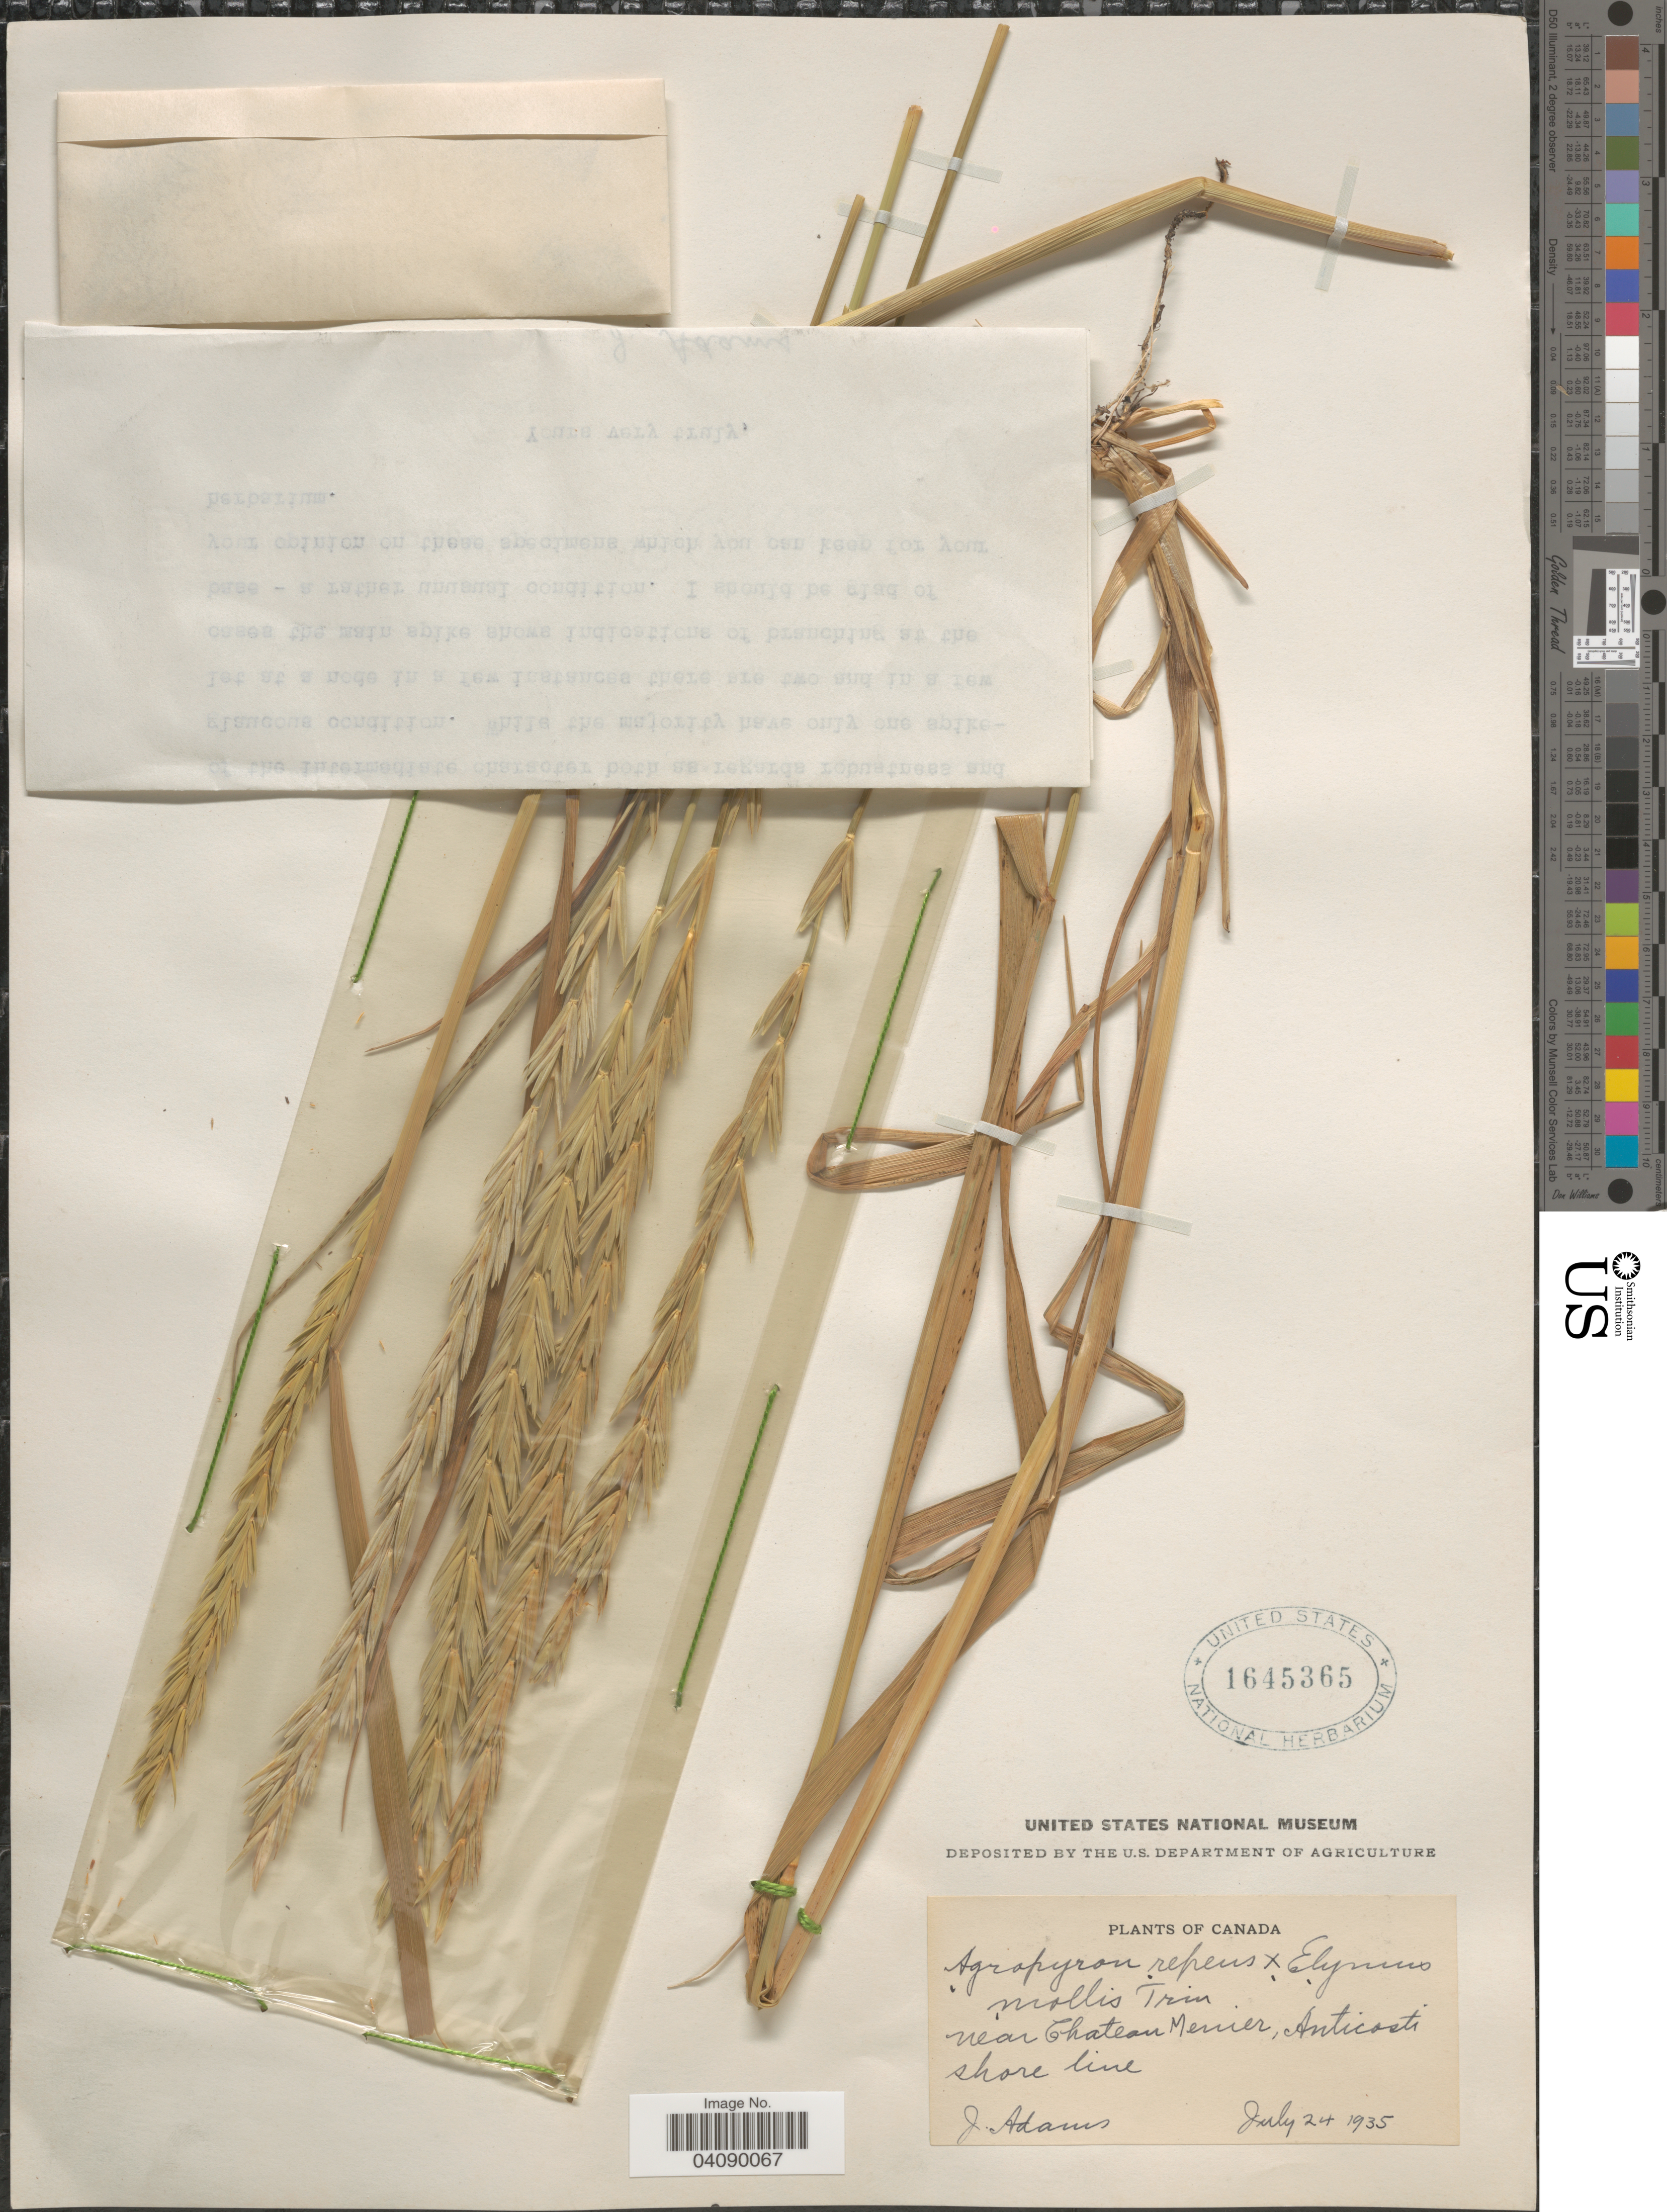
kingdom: Plantae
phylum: Tracheophyta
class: Liliopsida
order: Poales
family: Poaceae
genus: Agroelymus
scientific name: x Agroelymus sp.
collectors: J. Adams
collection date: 1935-07-24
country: Canada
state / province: Quebec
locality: Near Chateau Menier, Anticosti shore line.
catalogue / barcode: US 1645365